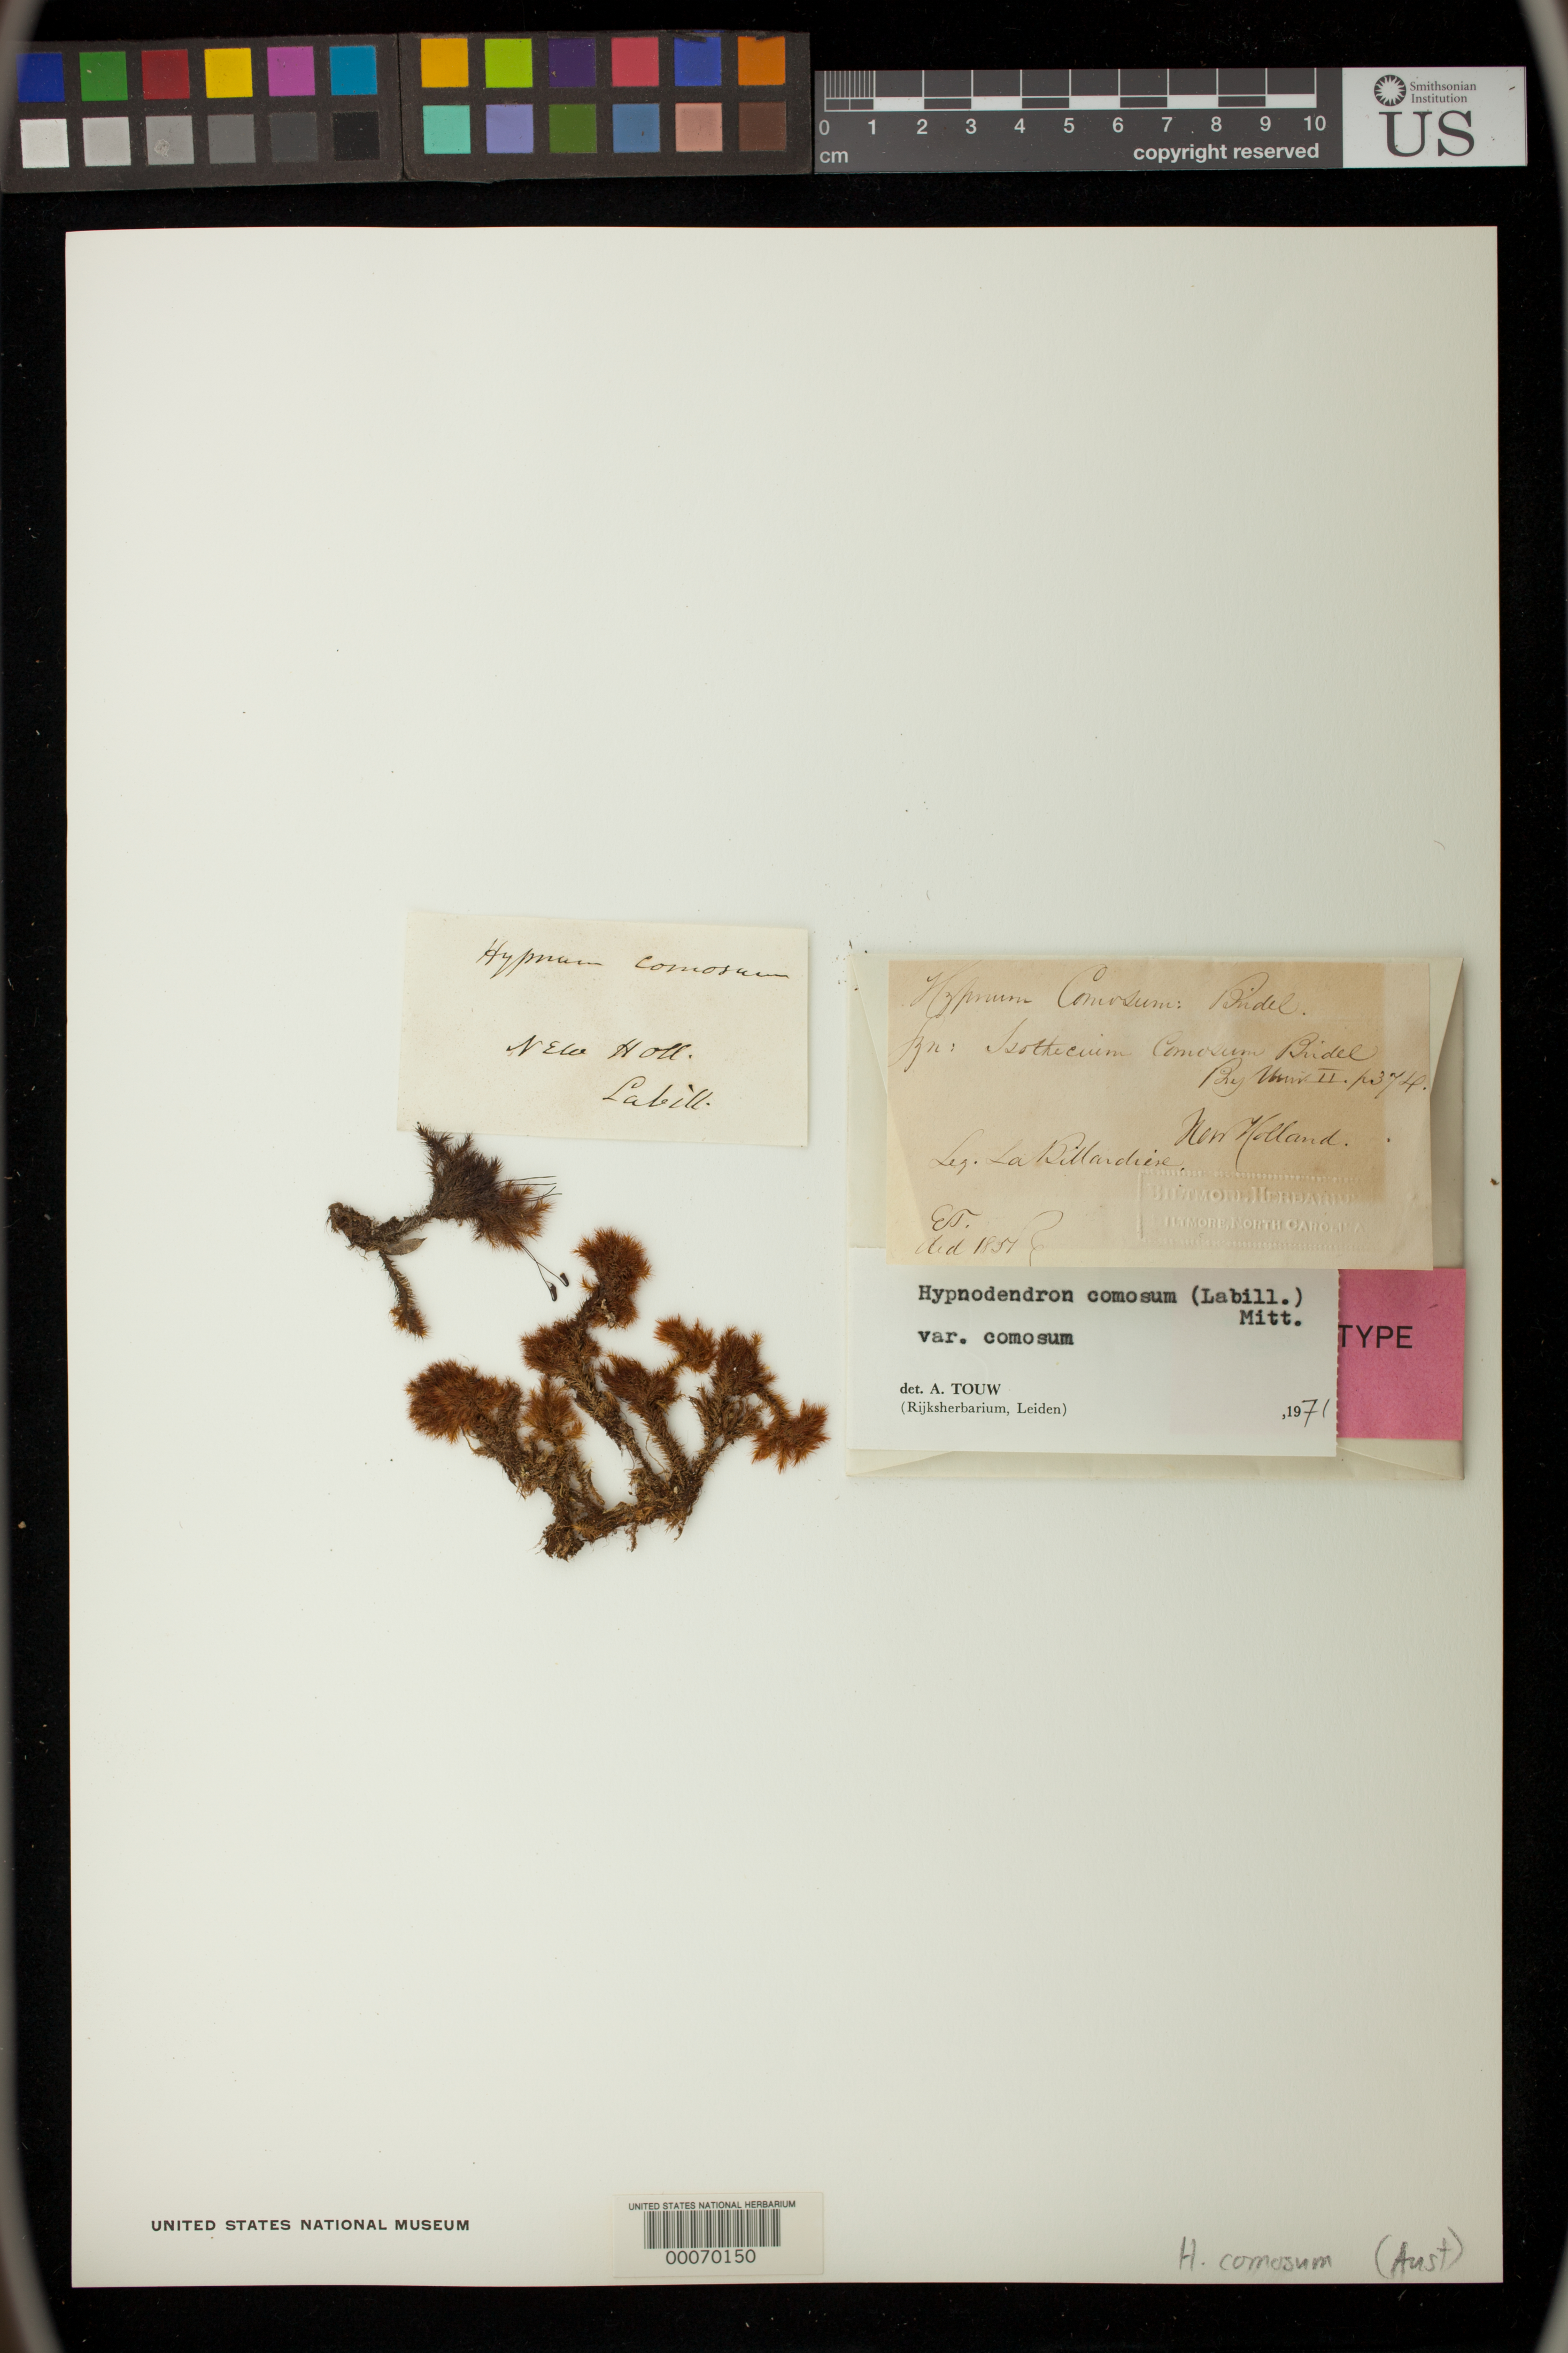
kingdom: Plantae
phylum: Bryophyta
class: Bryopsida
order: Hypnales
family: Hypnaceae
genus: Hypnum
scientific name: Hypnum comosum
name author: Labill.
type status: Type Collection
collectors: J. J. H. de Labillardière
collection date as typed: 1857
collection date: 1857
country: United States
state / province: Pennsylvania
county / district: Lancaster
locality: New Holland.